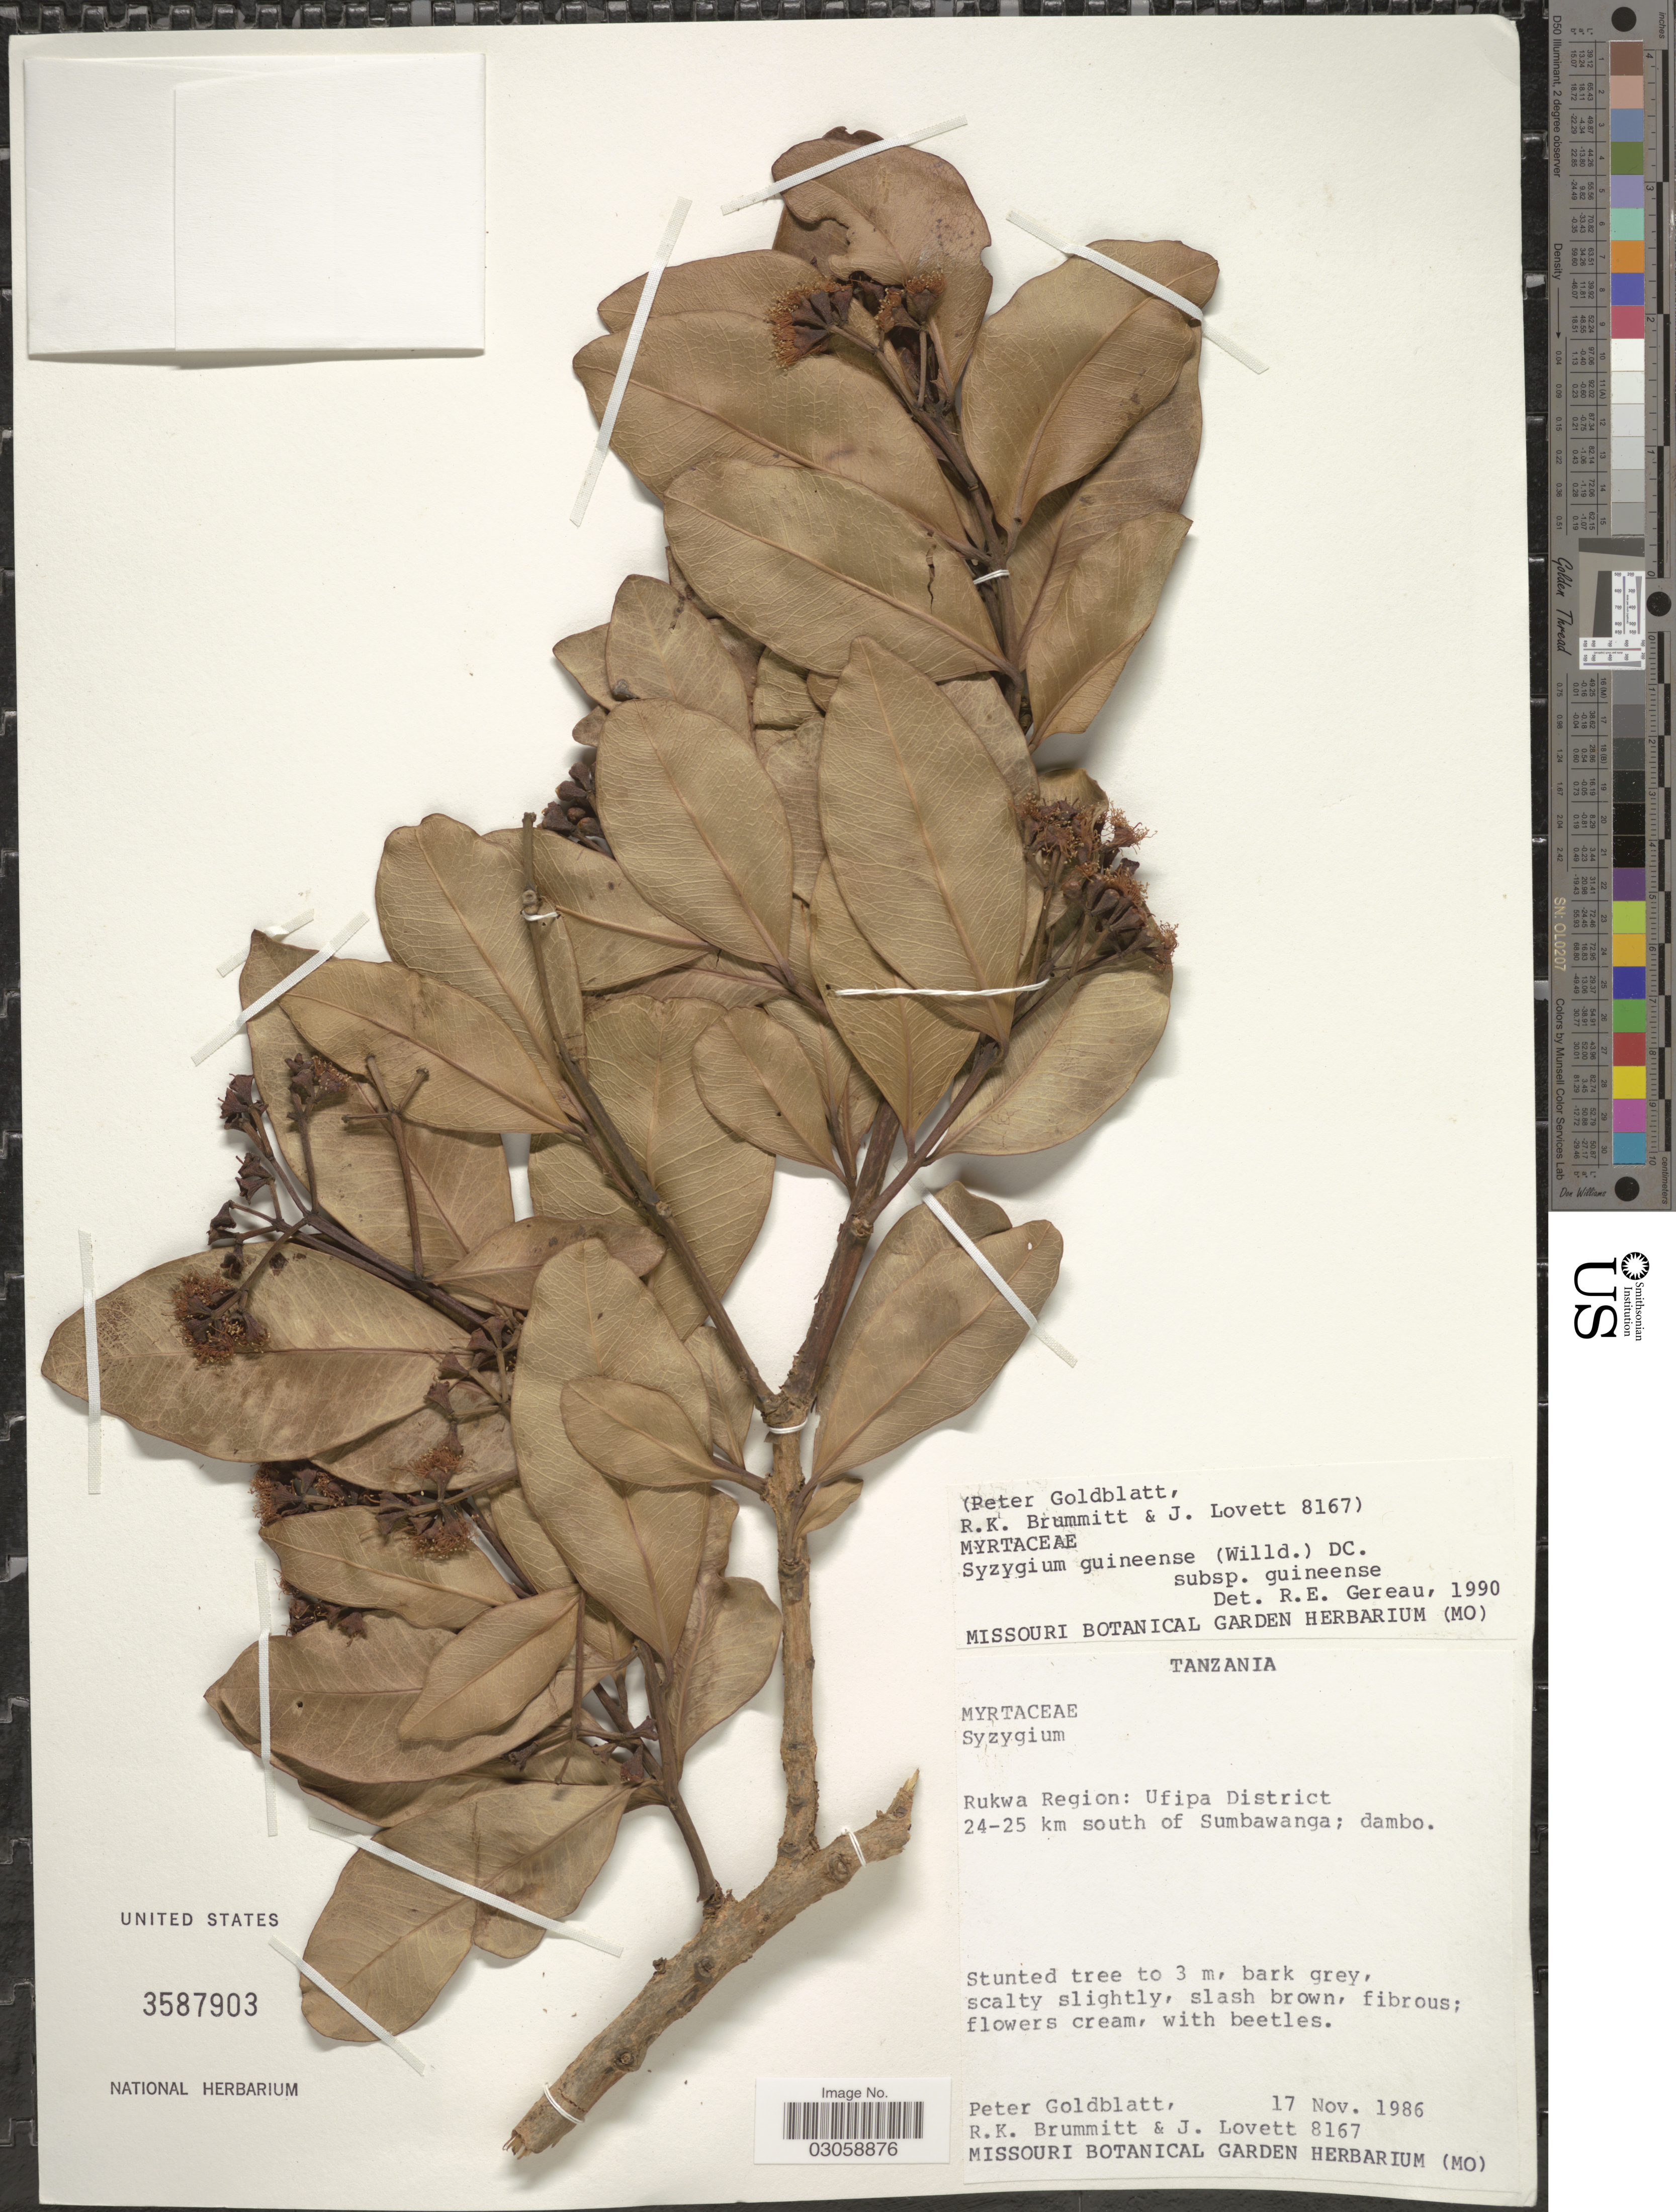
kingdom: Plantae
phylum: Tracheophyta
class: Magnoliopsida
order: Myrtales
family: Myrtaceae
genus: Syzygium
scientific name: Syzygium guineense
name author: (Willd.) DC.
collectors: P. Goldblatt, R. K. Brummitt & J. Lovett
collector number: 8167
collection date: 1986-11-17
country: Tanzania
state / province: Rukwa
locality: Rukwa Region: Ufipa District 24-25 km south of Sumbawanga.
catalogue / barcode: US 3587903